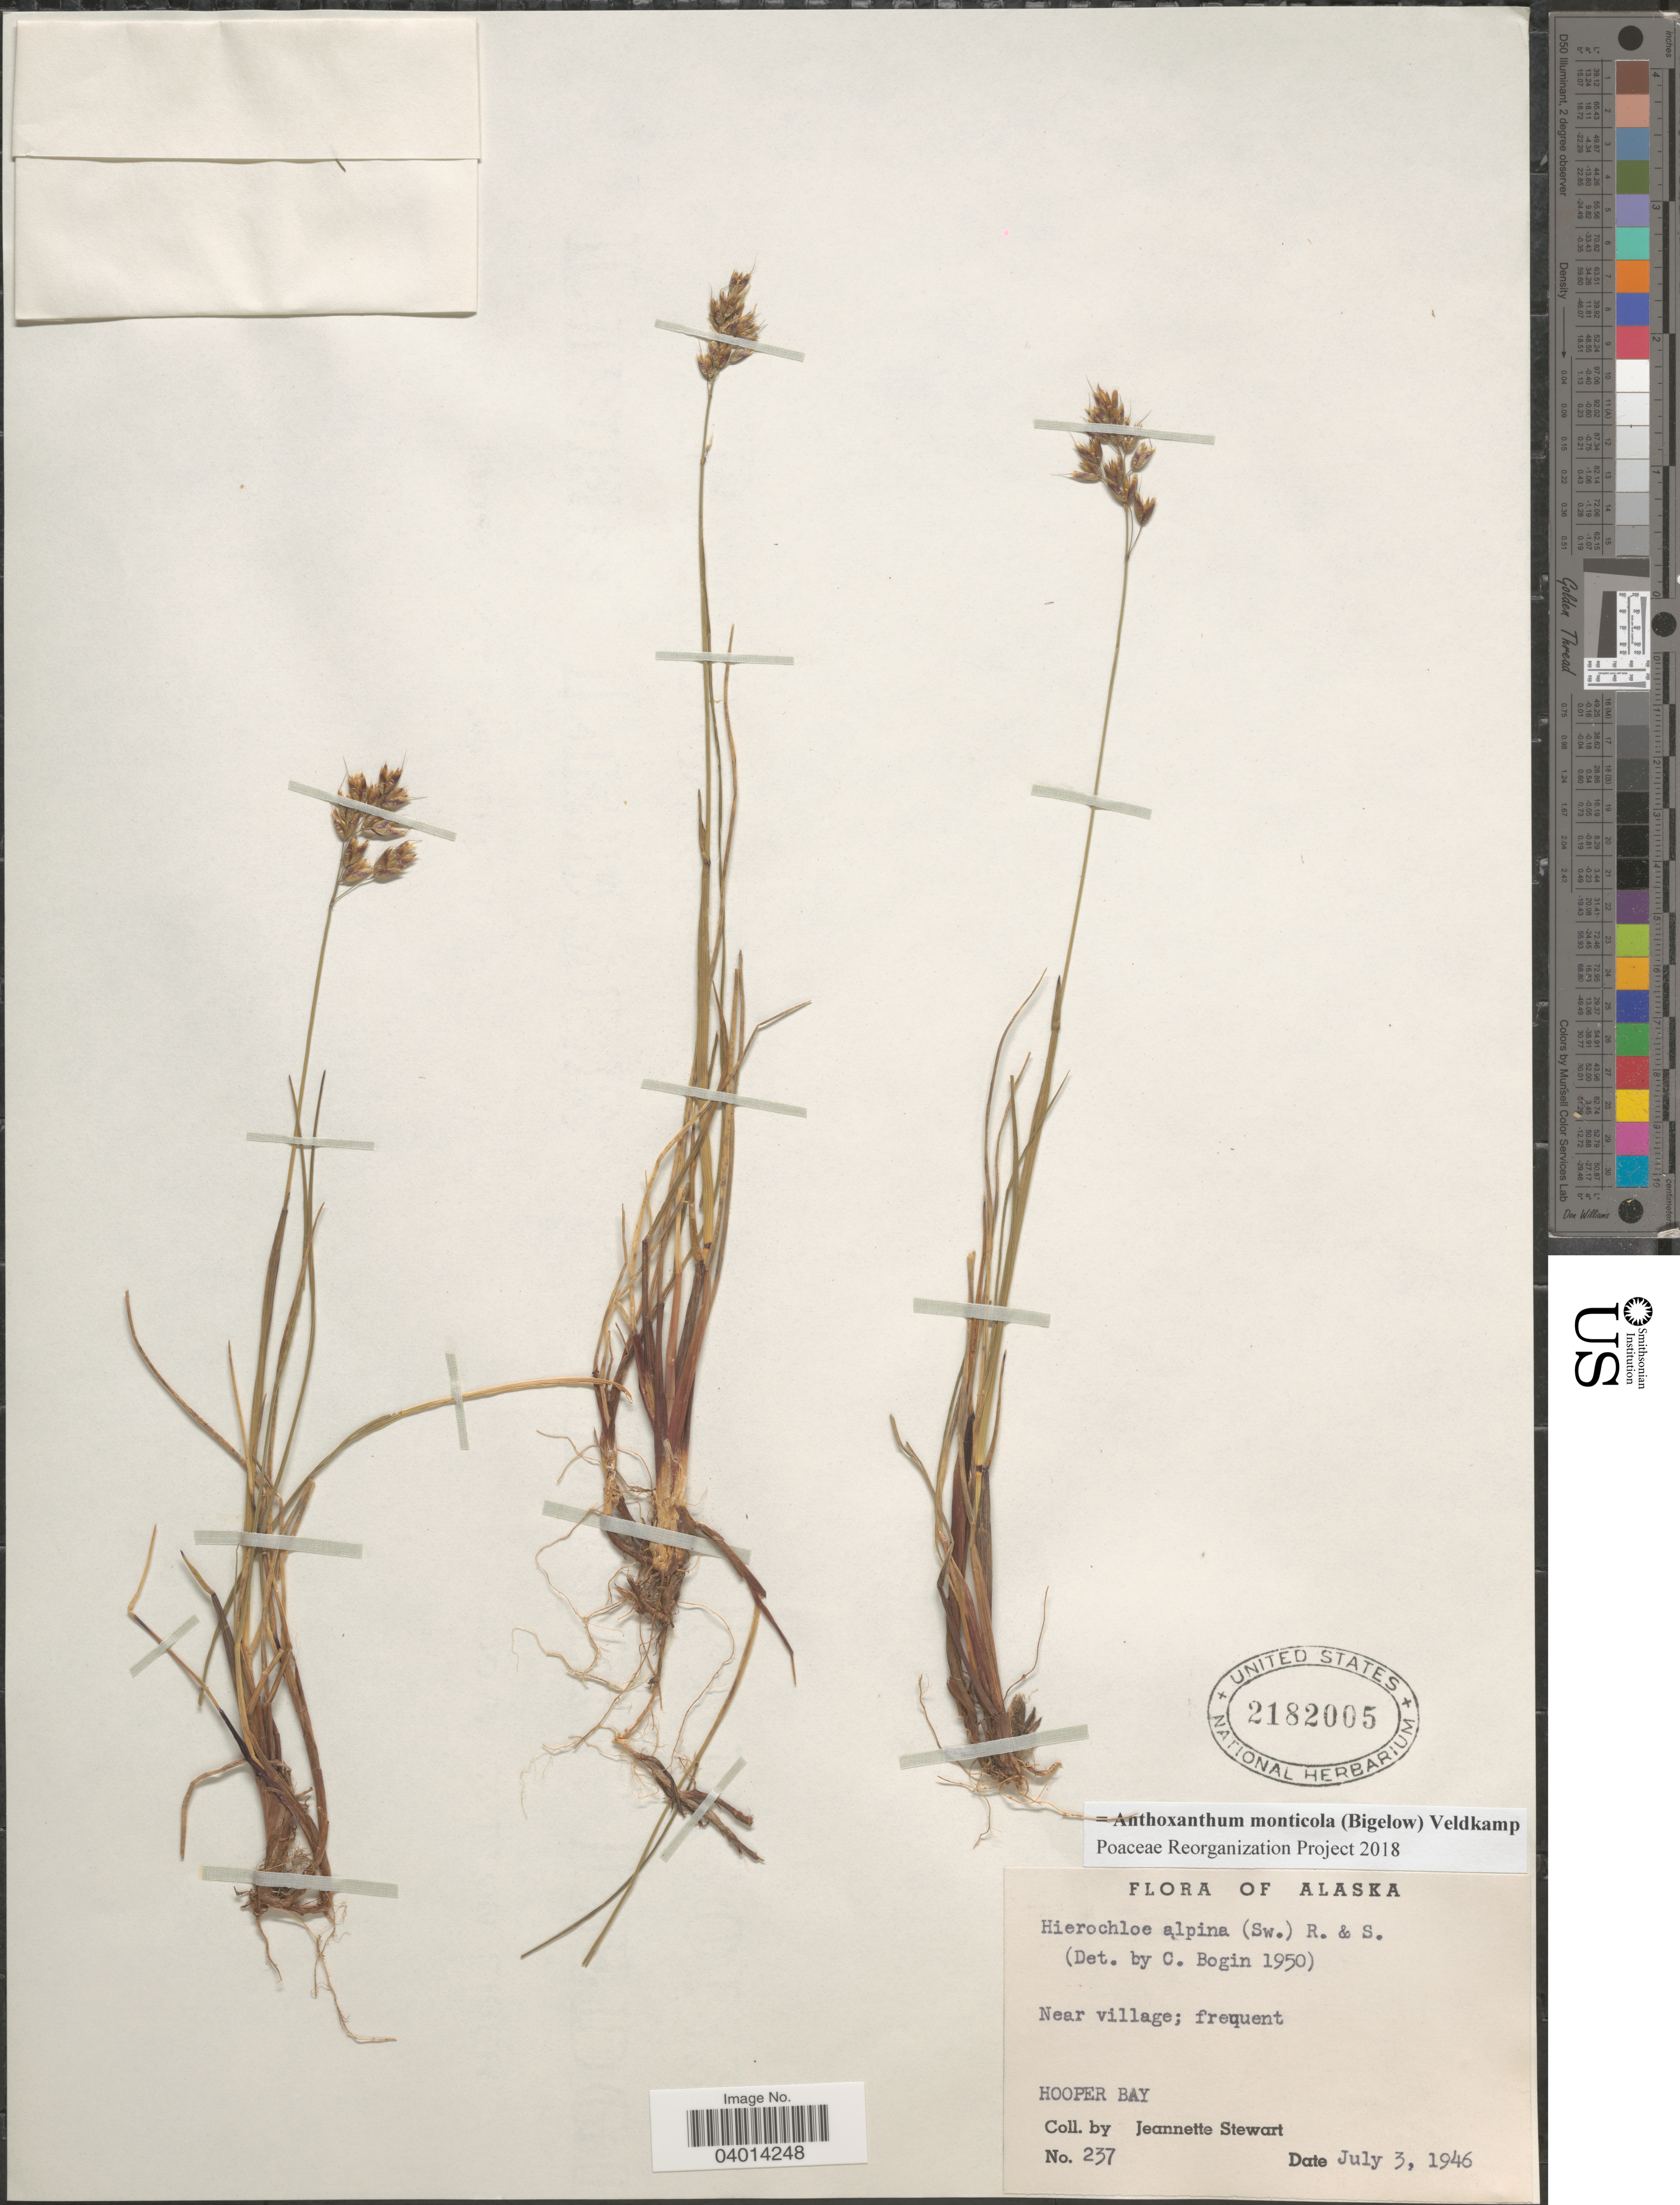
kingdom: Plantae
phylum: Tracheophyta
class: Liliopsida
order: Poales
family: Poaceae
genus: Anthoxanthum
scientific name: Anthoxanthum monticola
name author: (Bigelow) Veldkamp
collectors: J. Stewart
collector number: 237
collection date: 1946-07-03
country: United States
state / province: Alaska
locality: Near village; frequent. Hooper Bay.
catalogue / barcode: US 2182005